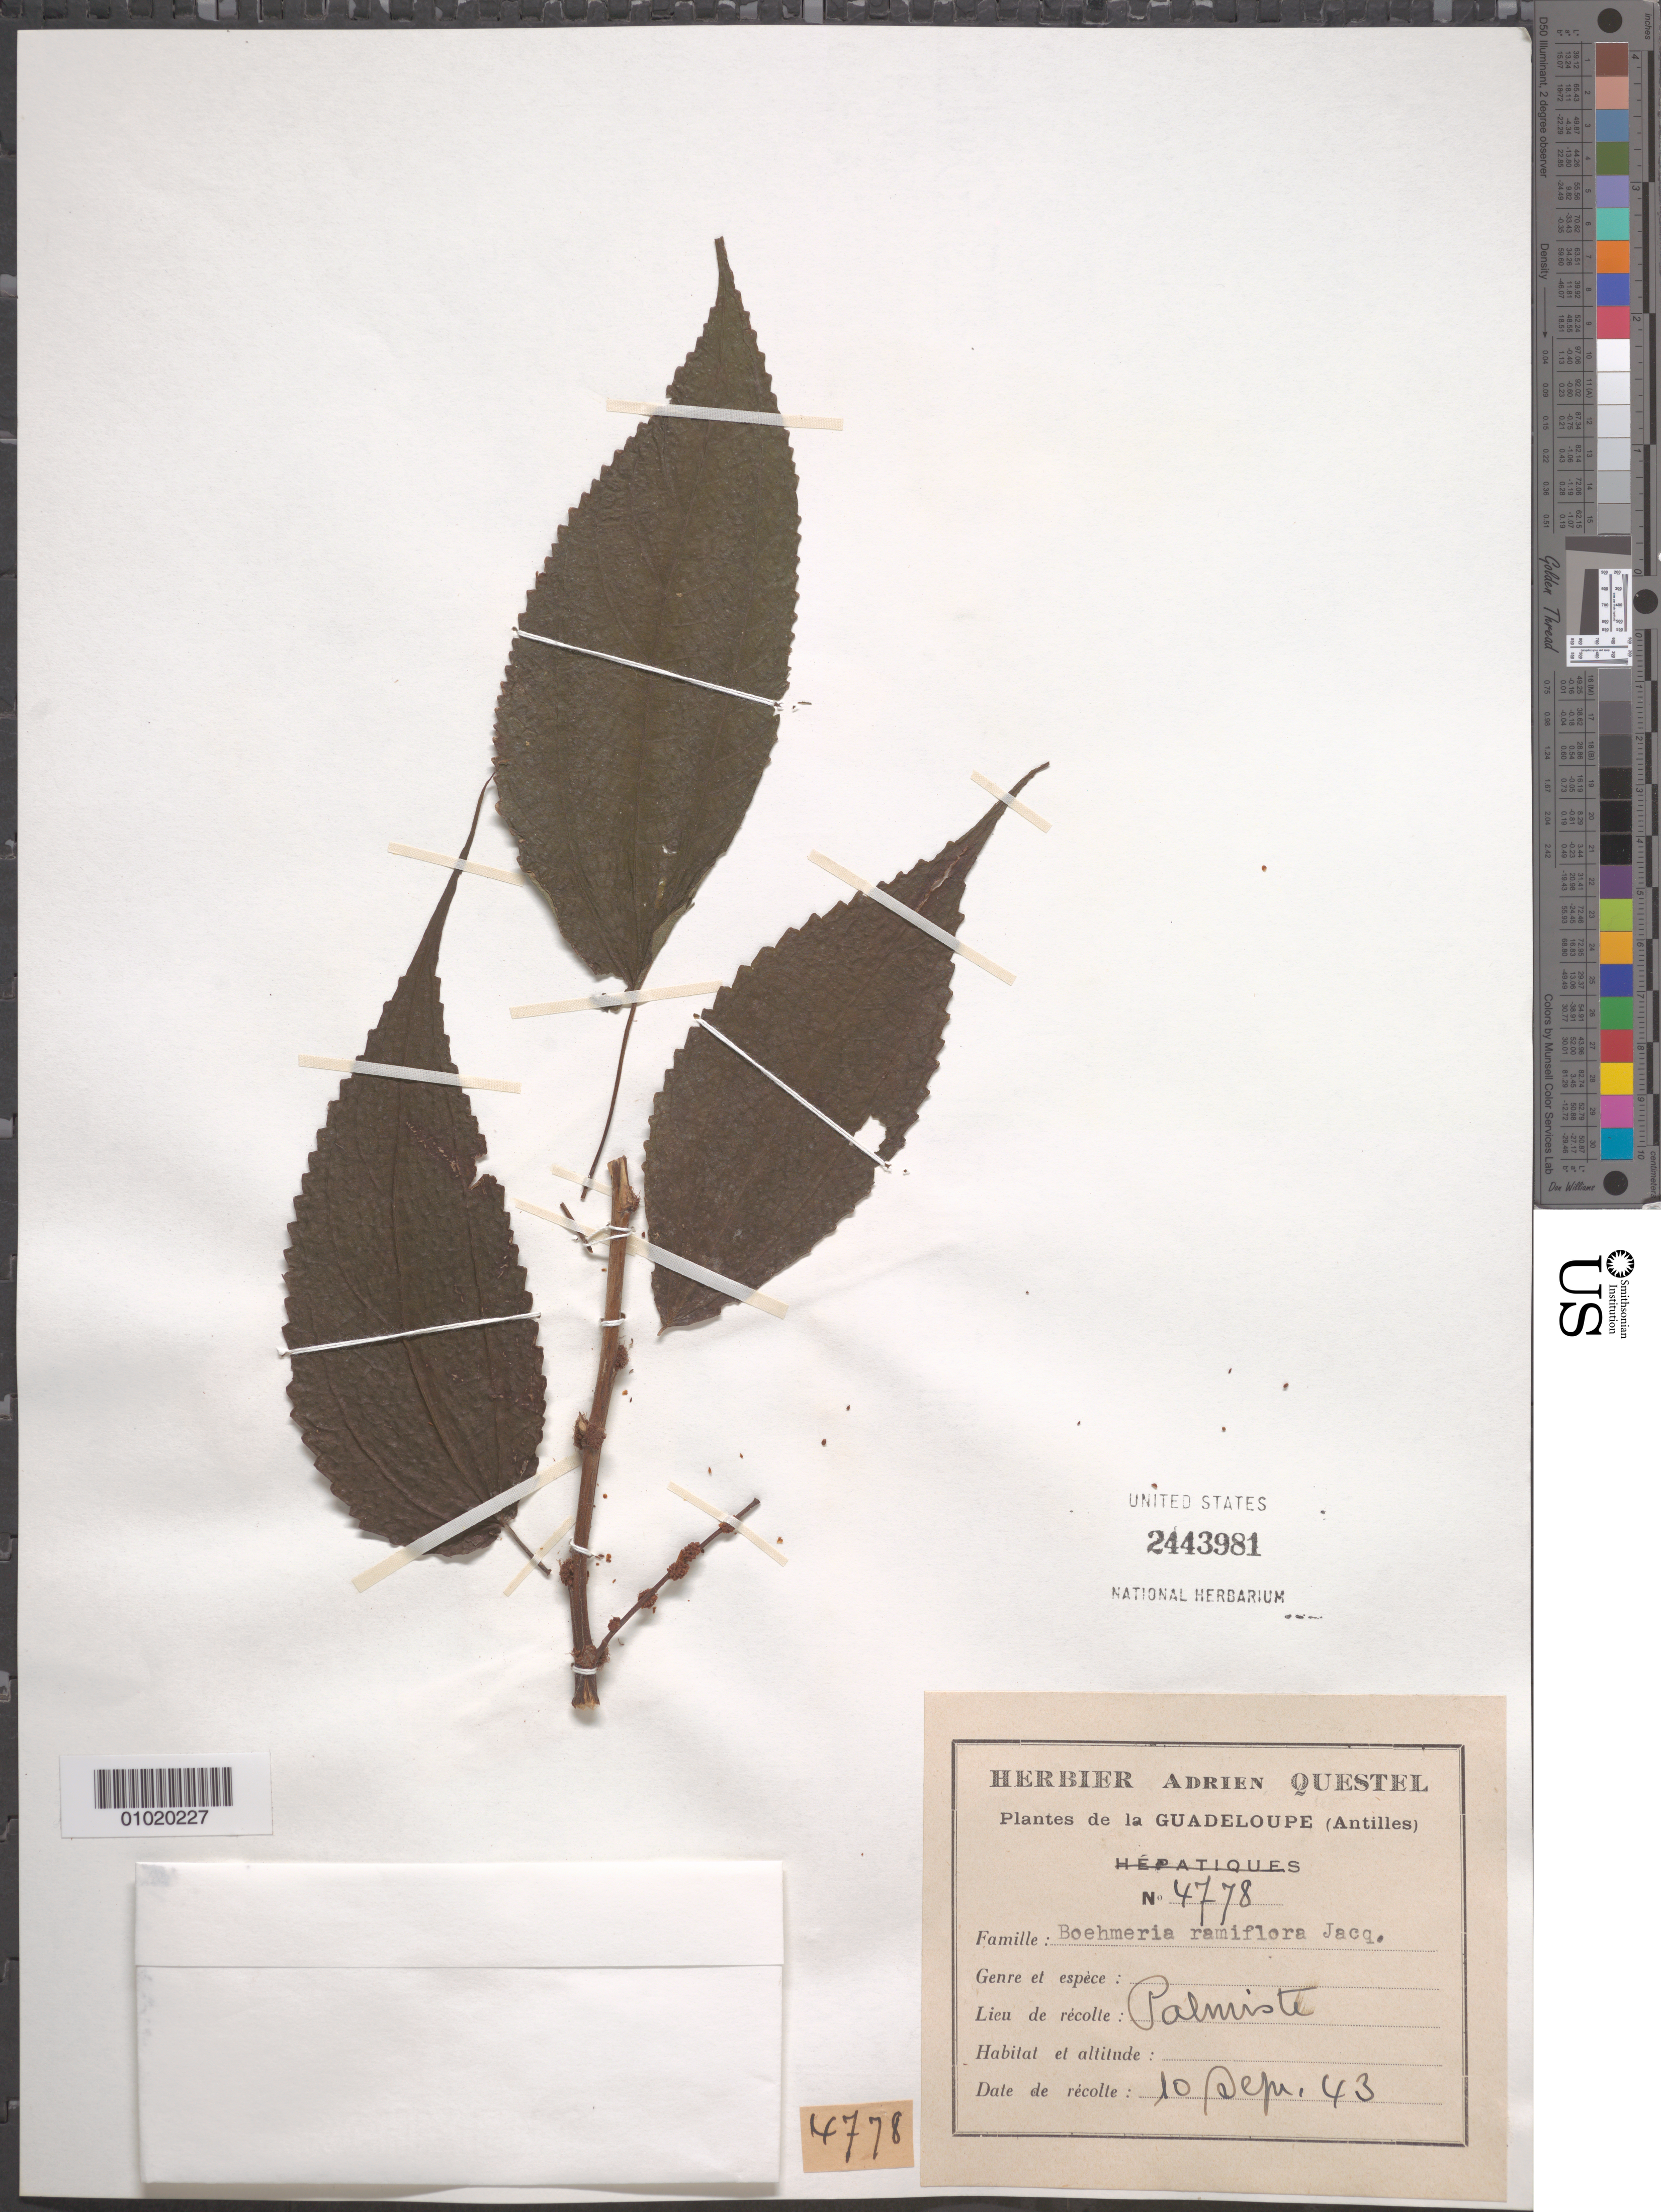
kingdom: Plantae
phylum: Tracheophyta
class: Magnoliopsida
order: Rosales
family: Urticaceae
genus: Boehmeria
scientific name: Boehmeria ramiflora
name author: Jacq.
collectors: A. Questel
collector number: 4778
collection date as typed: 10 Sep 1943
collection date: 1943-09-10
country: Guadeloupe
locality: Palmiste.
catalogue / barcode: US 2443981